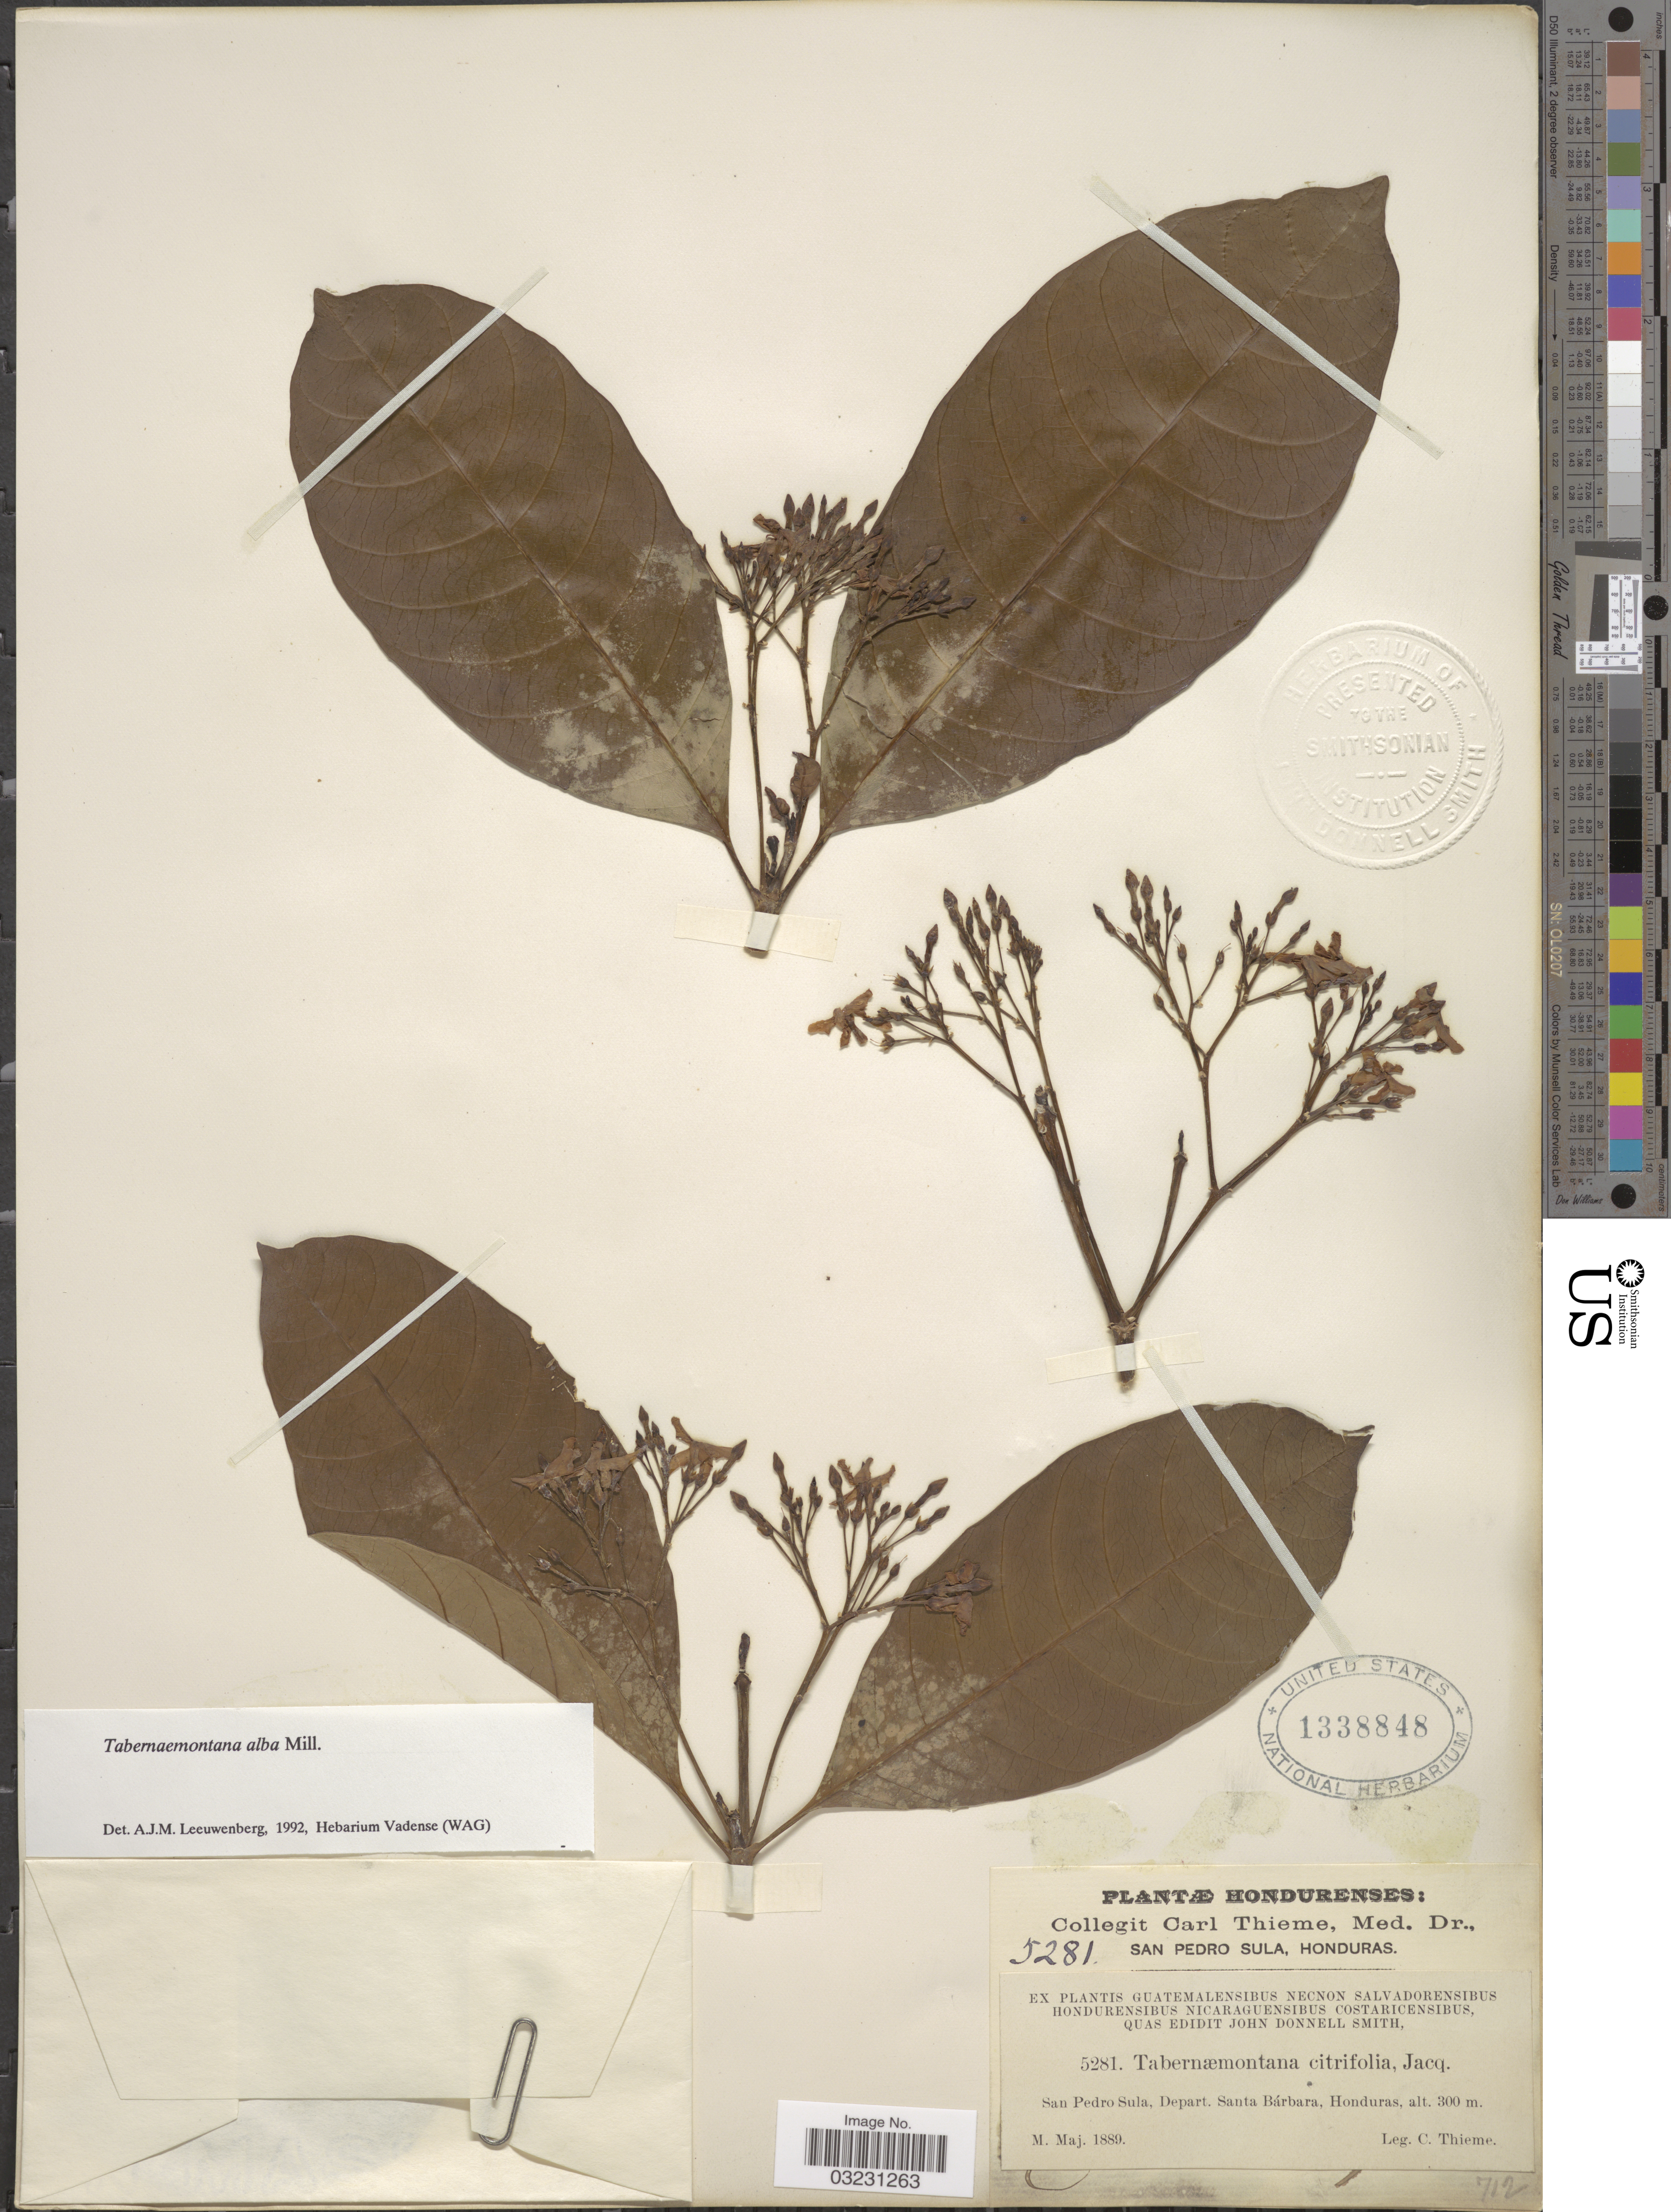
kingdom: Plantae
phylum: Tracheophyta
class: Magnoliopsida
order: Gentianales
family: Apocynaceae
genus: Tabernaemontana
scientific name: Tabernaemontana alba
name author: Mill.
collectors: C. Thieme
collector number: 5281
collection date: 1889-05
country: Honduras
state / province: Santa Bárbara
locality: San Pedro Sula, Depart. Santa Bárbara.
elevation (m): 300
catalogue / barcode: US 1338848